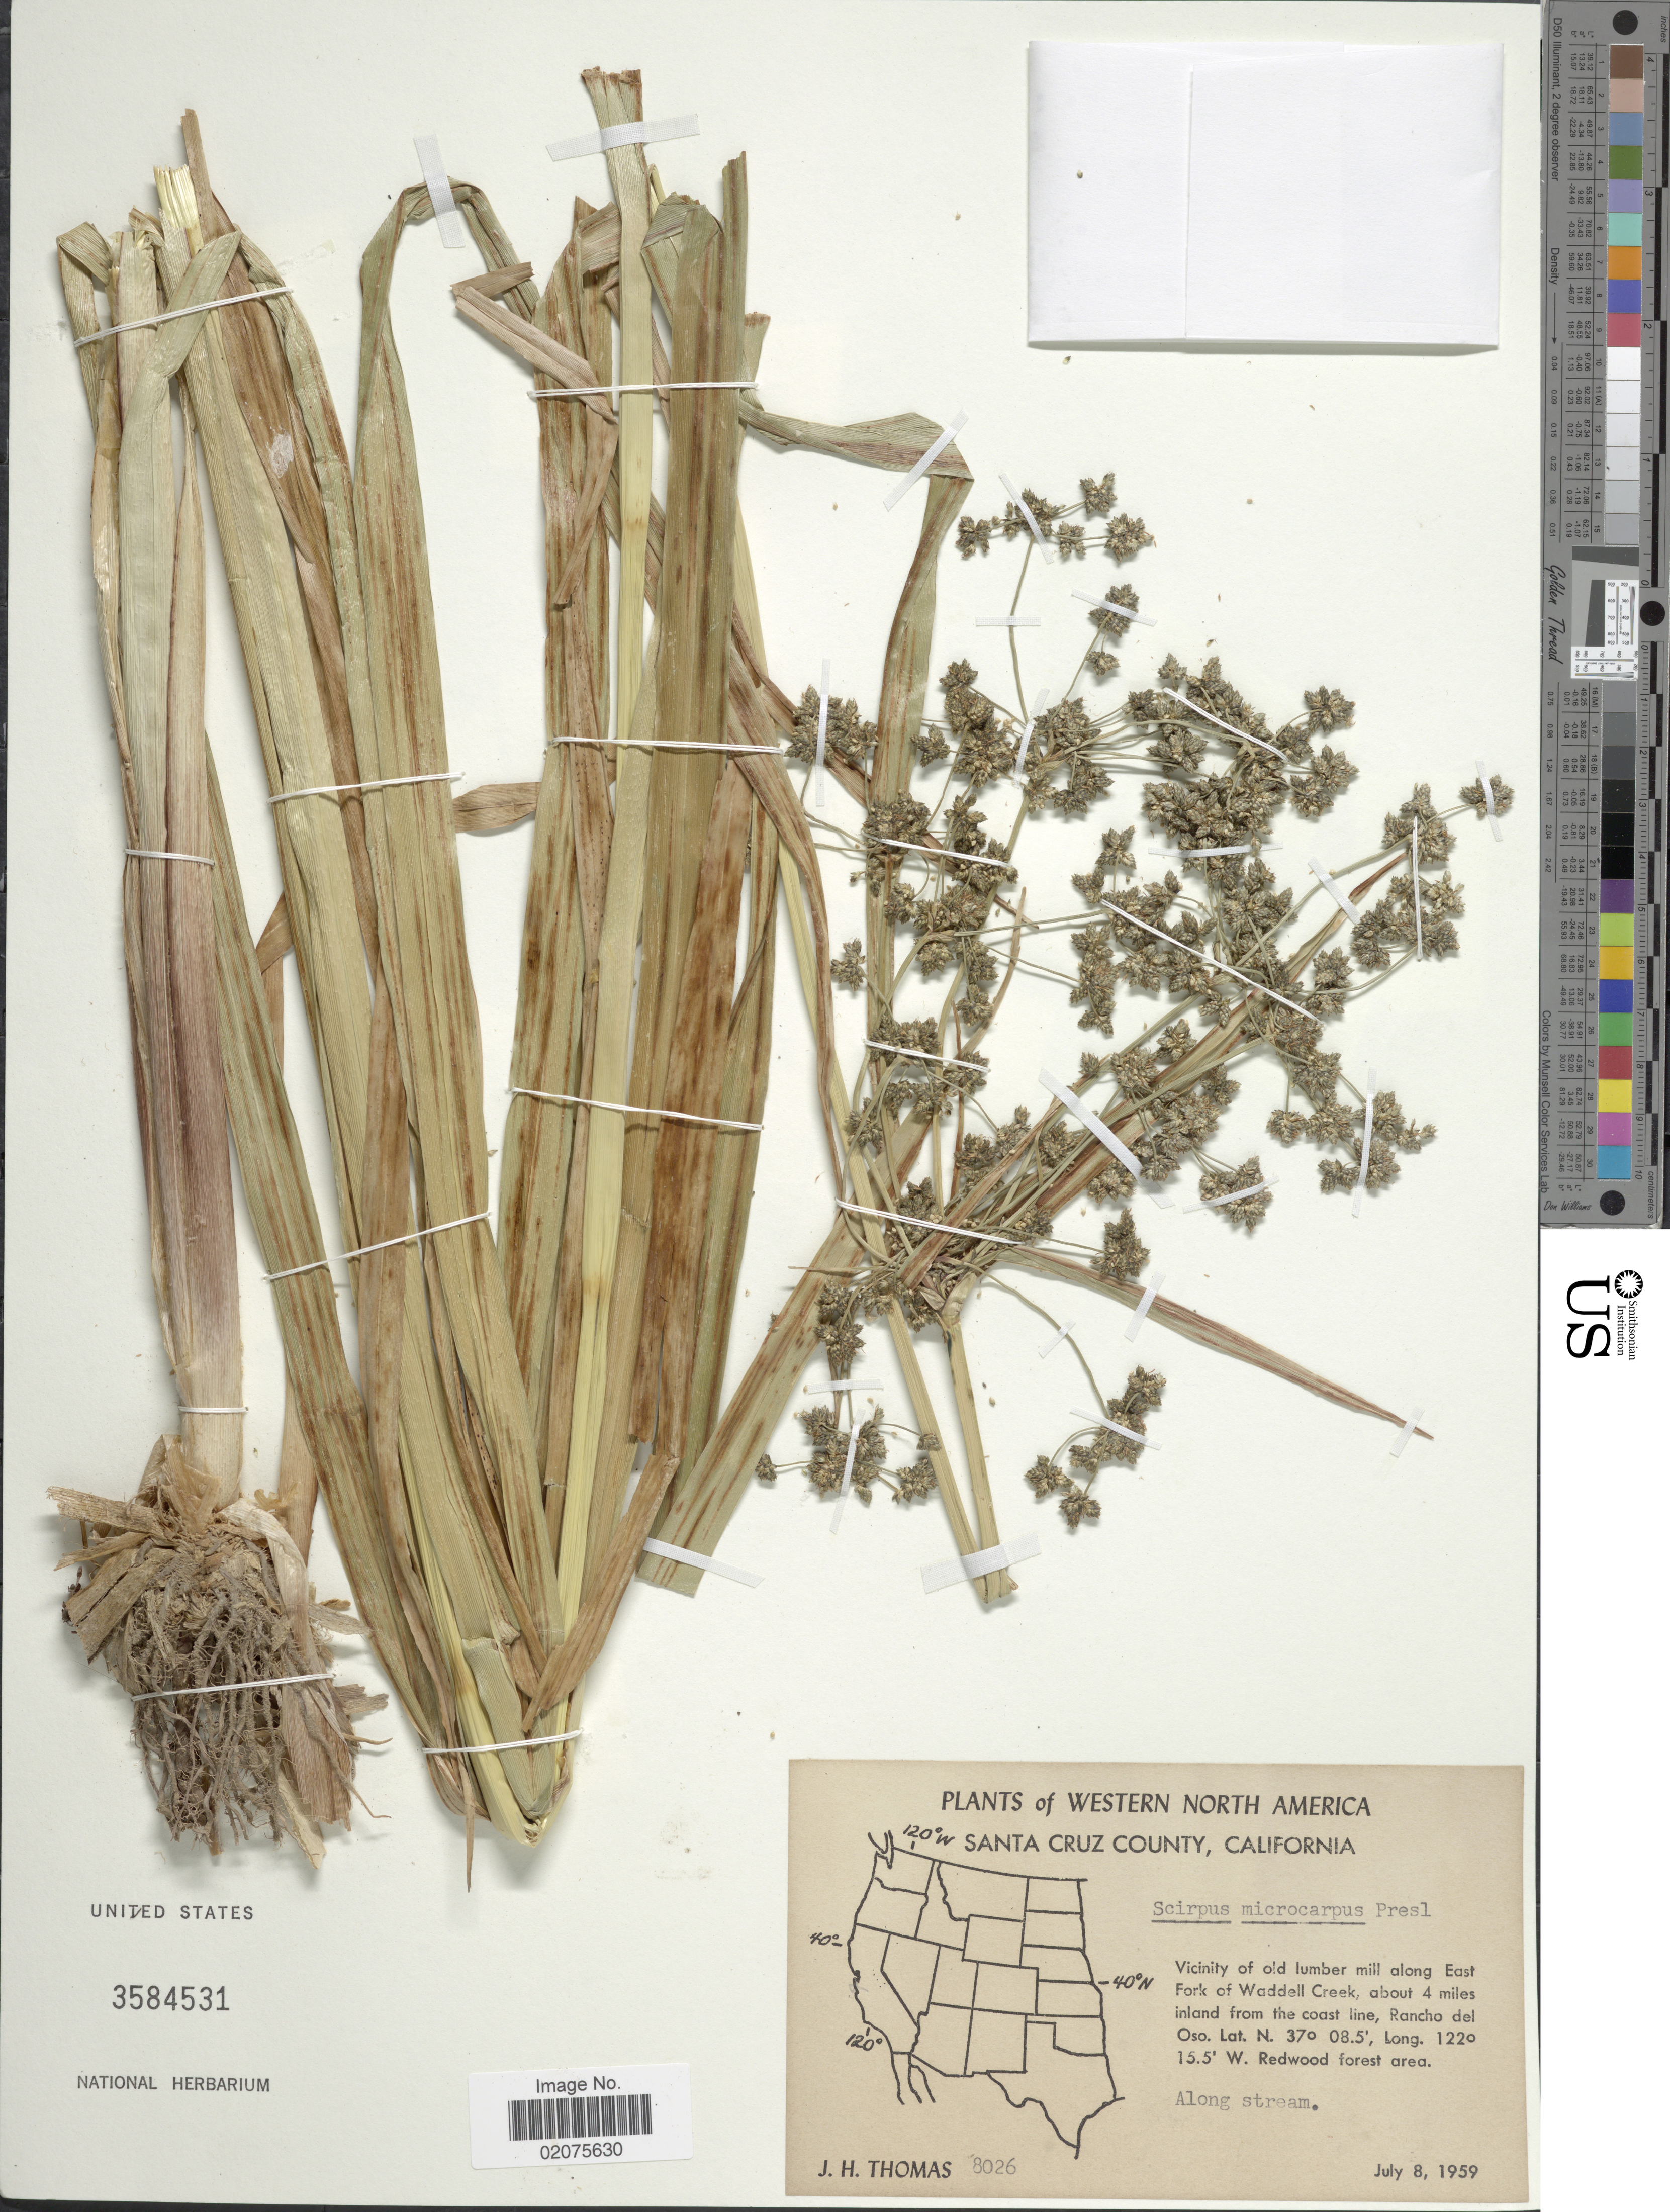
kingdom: Plantae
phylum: Tracheophyta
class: Liliopsida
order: Poales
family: Cyperaceae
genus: Scirpus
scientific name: Scirpus microcarpus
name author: J. Presl & C. Presl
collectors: J. H. Thomas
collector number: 8026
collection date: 1959-07-08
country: United States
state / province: California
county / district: Santa Cruz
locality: Western North America. Santa Cruz County, California. Vicinity of old lumber mill along East Fork of Waddel Creek, about 4 miles inland from coast line, Rancho del Oso.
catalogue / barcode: US 3584531